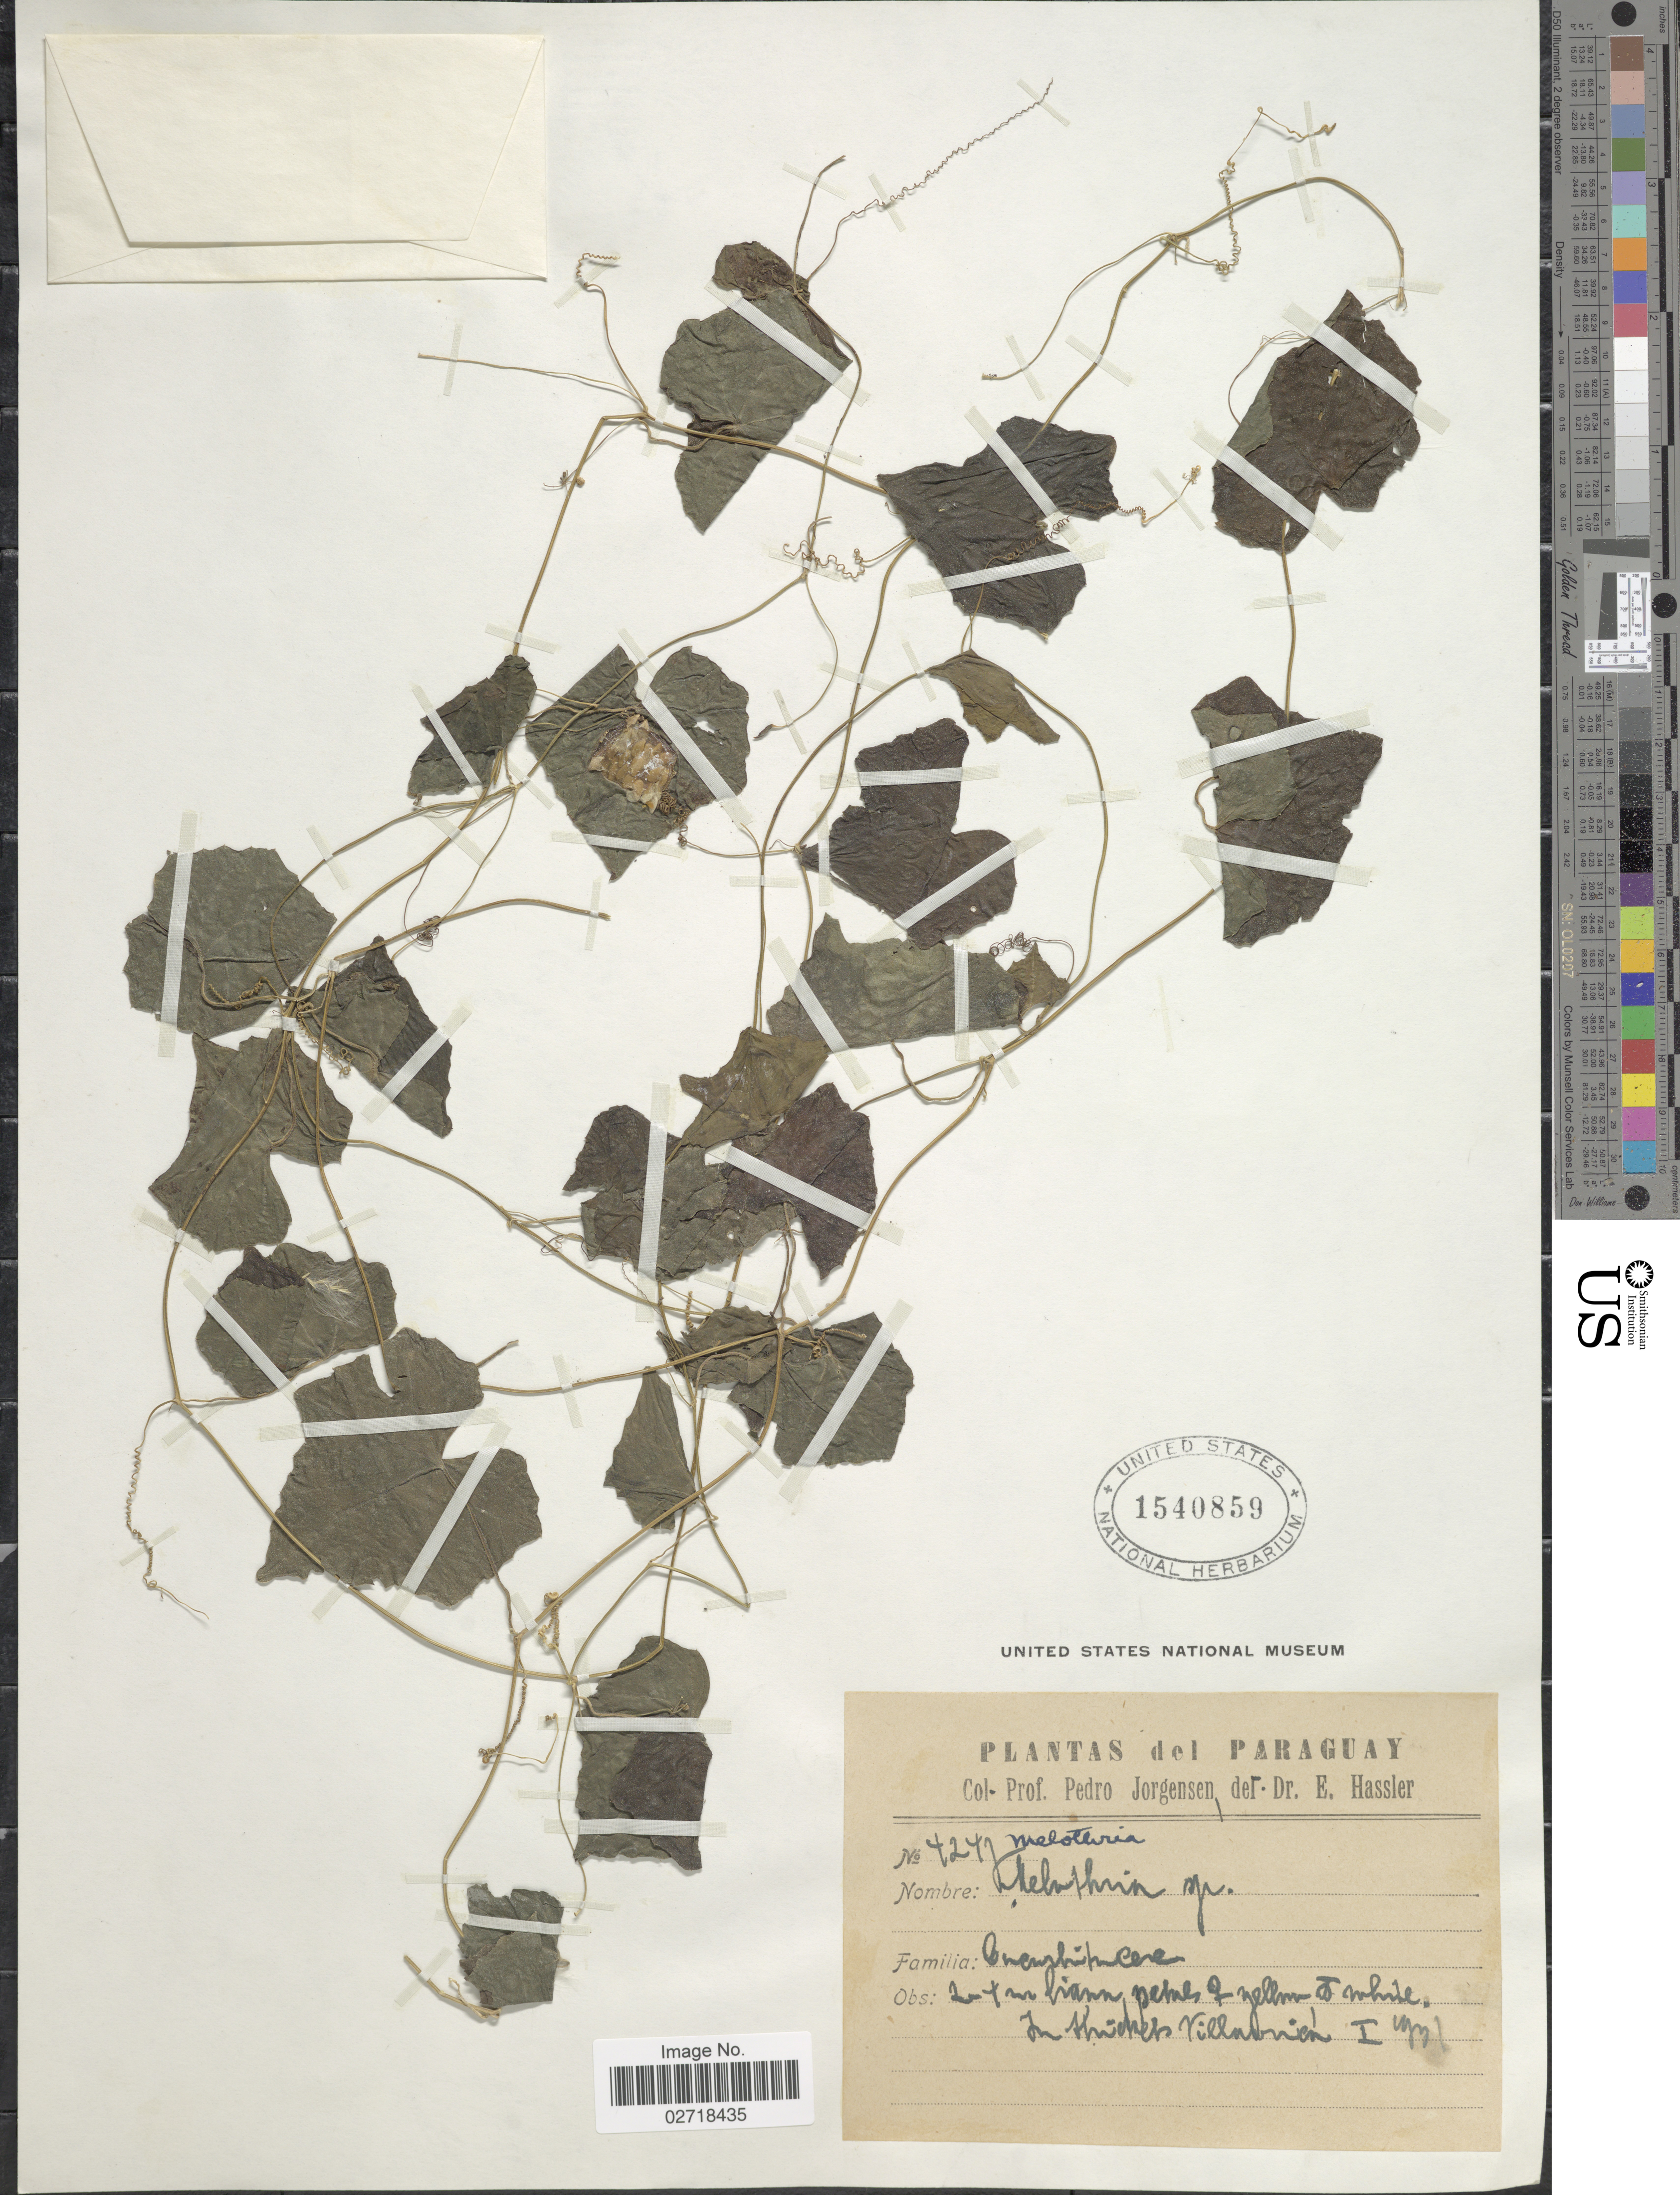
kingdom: Plantae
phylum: Tracheophyta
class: Magnoliopsida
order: Cucurbitales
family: Cucurbitaceae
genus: Melothria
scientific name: Melothria uliginosa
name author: Cogn.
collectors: P. Jörgensen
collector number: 4247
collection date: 1931-01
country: Paraguay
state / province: Guaira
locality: In thickets Villarrica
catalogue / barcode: US 1540859